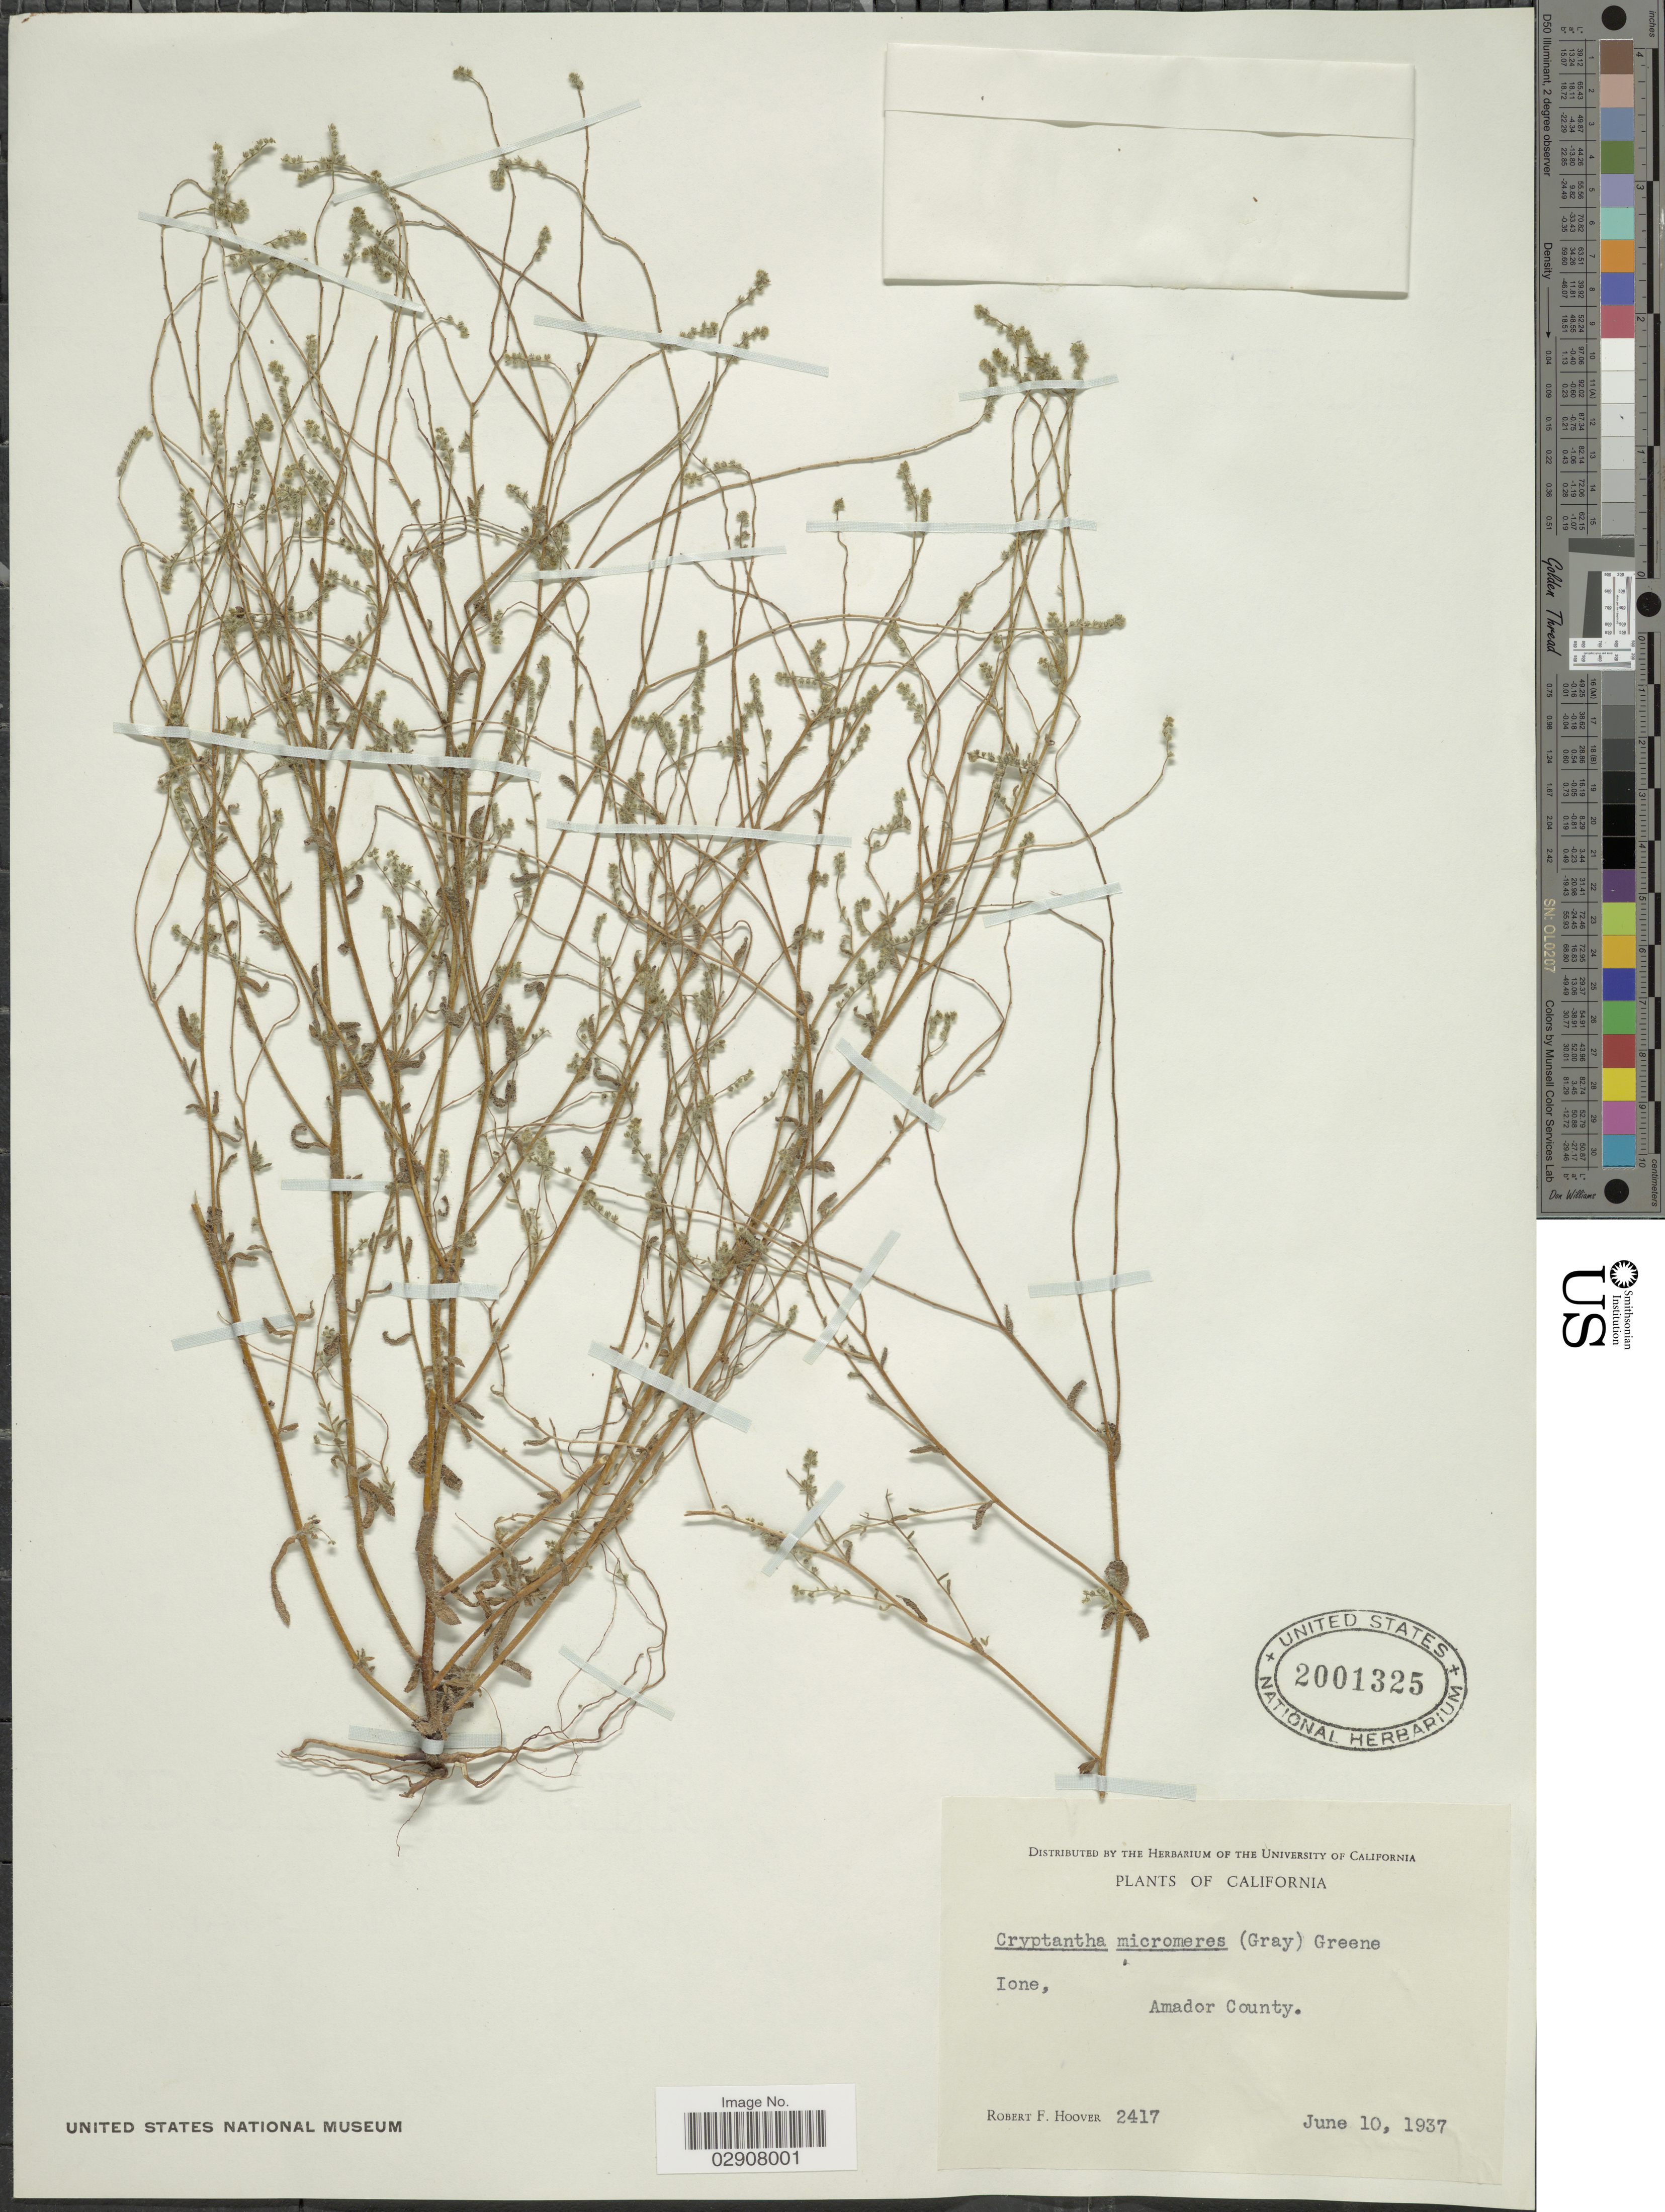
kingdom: Plantae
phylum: Tracheophyta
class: Magnoliopsida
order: Boraginales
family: Boraginaceae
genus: Cryptantha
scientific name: Cryptantha micromeres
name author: (A. Gray) S.W. Greene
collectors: R. F. Hoover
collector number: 2417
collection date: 1937-06-10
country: United States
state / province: California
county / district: Amador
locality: Ione, Amador County.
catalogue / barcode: US 2001325